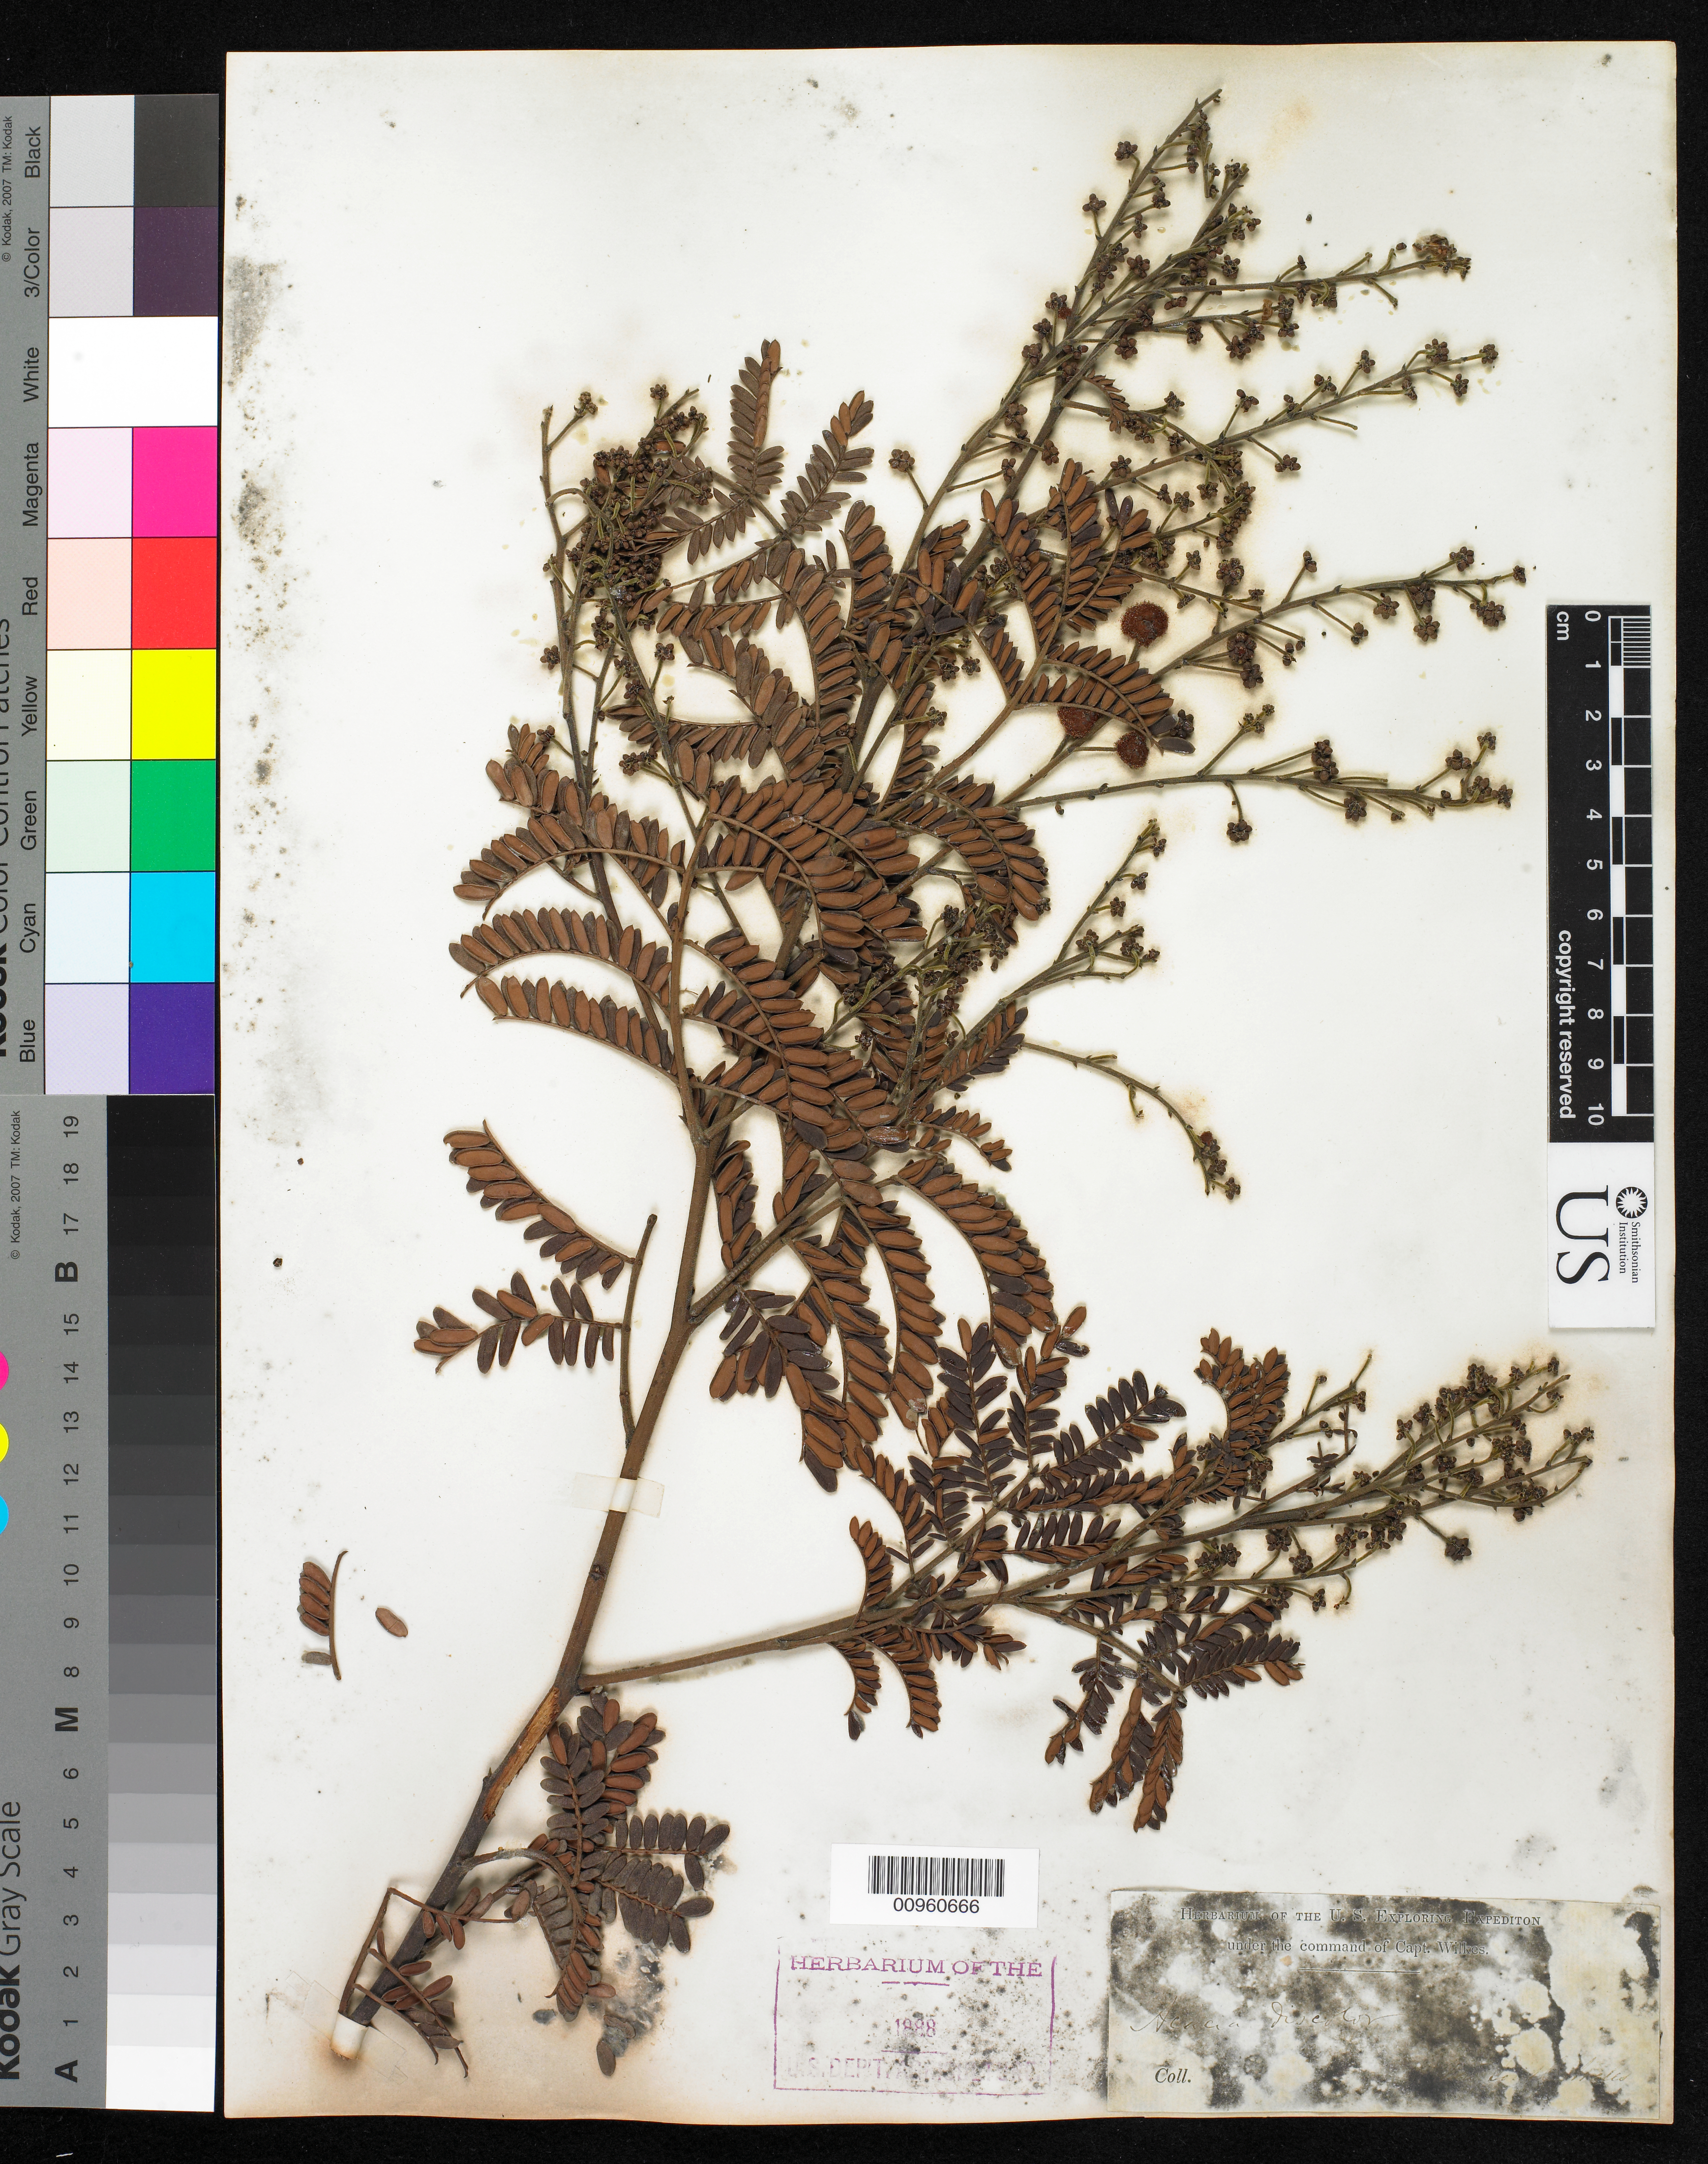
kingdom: Plantae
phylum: Tracheophyta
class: Magnoliopsida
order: Fabales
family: Fabaceae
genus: Acacia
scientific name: Acacia discolor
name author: Willd.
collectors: Wilkes Explor. Exped.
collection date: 1838/1842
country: Australia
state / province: New South Wales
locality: New South Wales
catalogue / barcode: US 98523